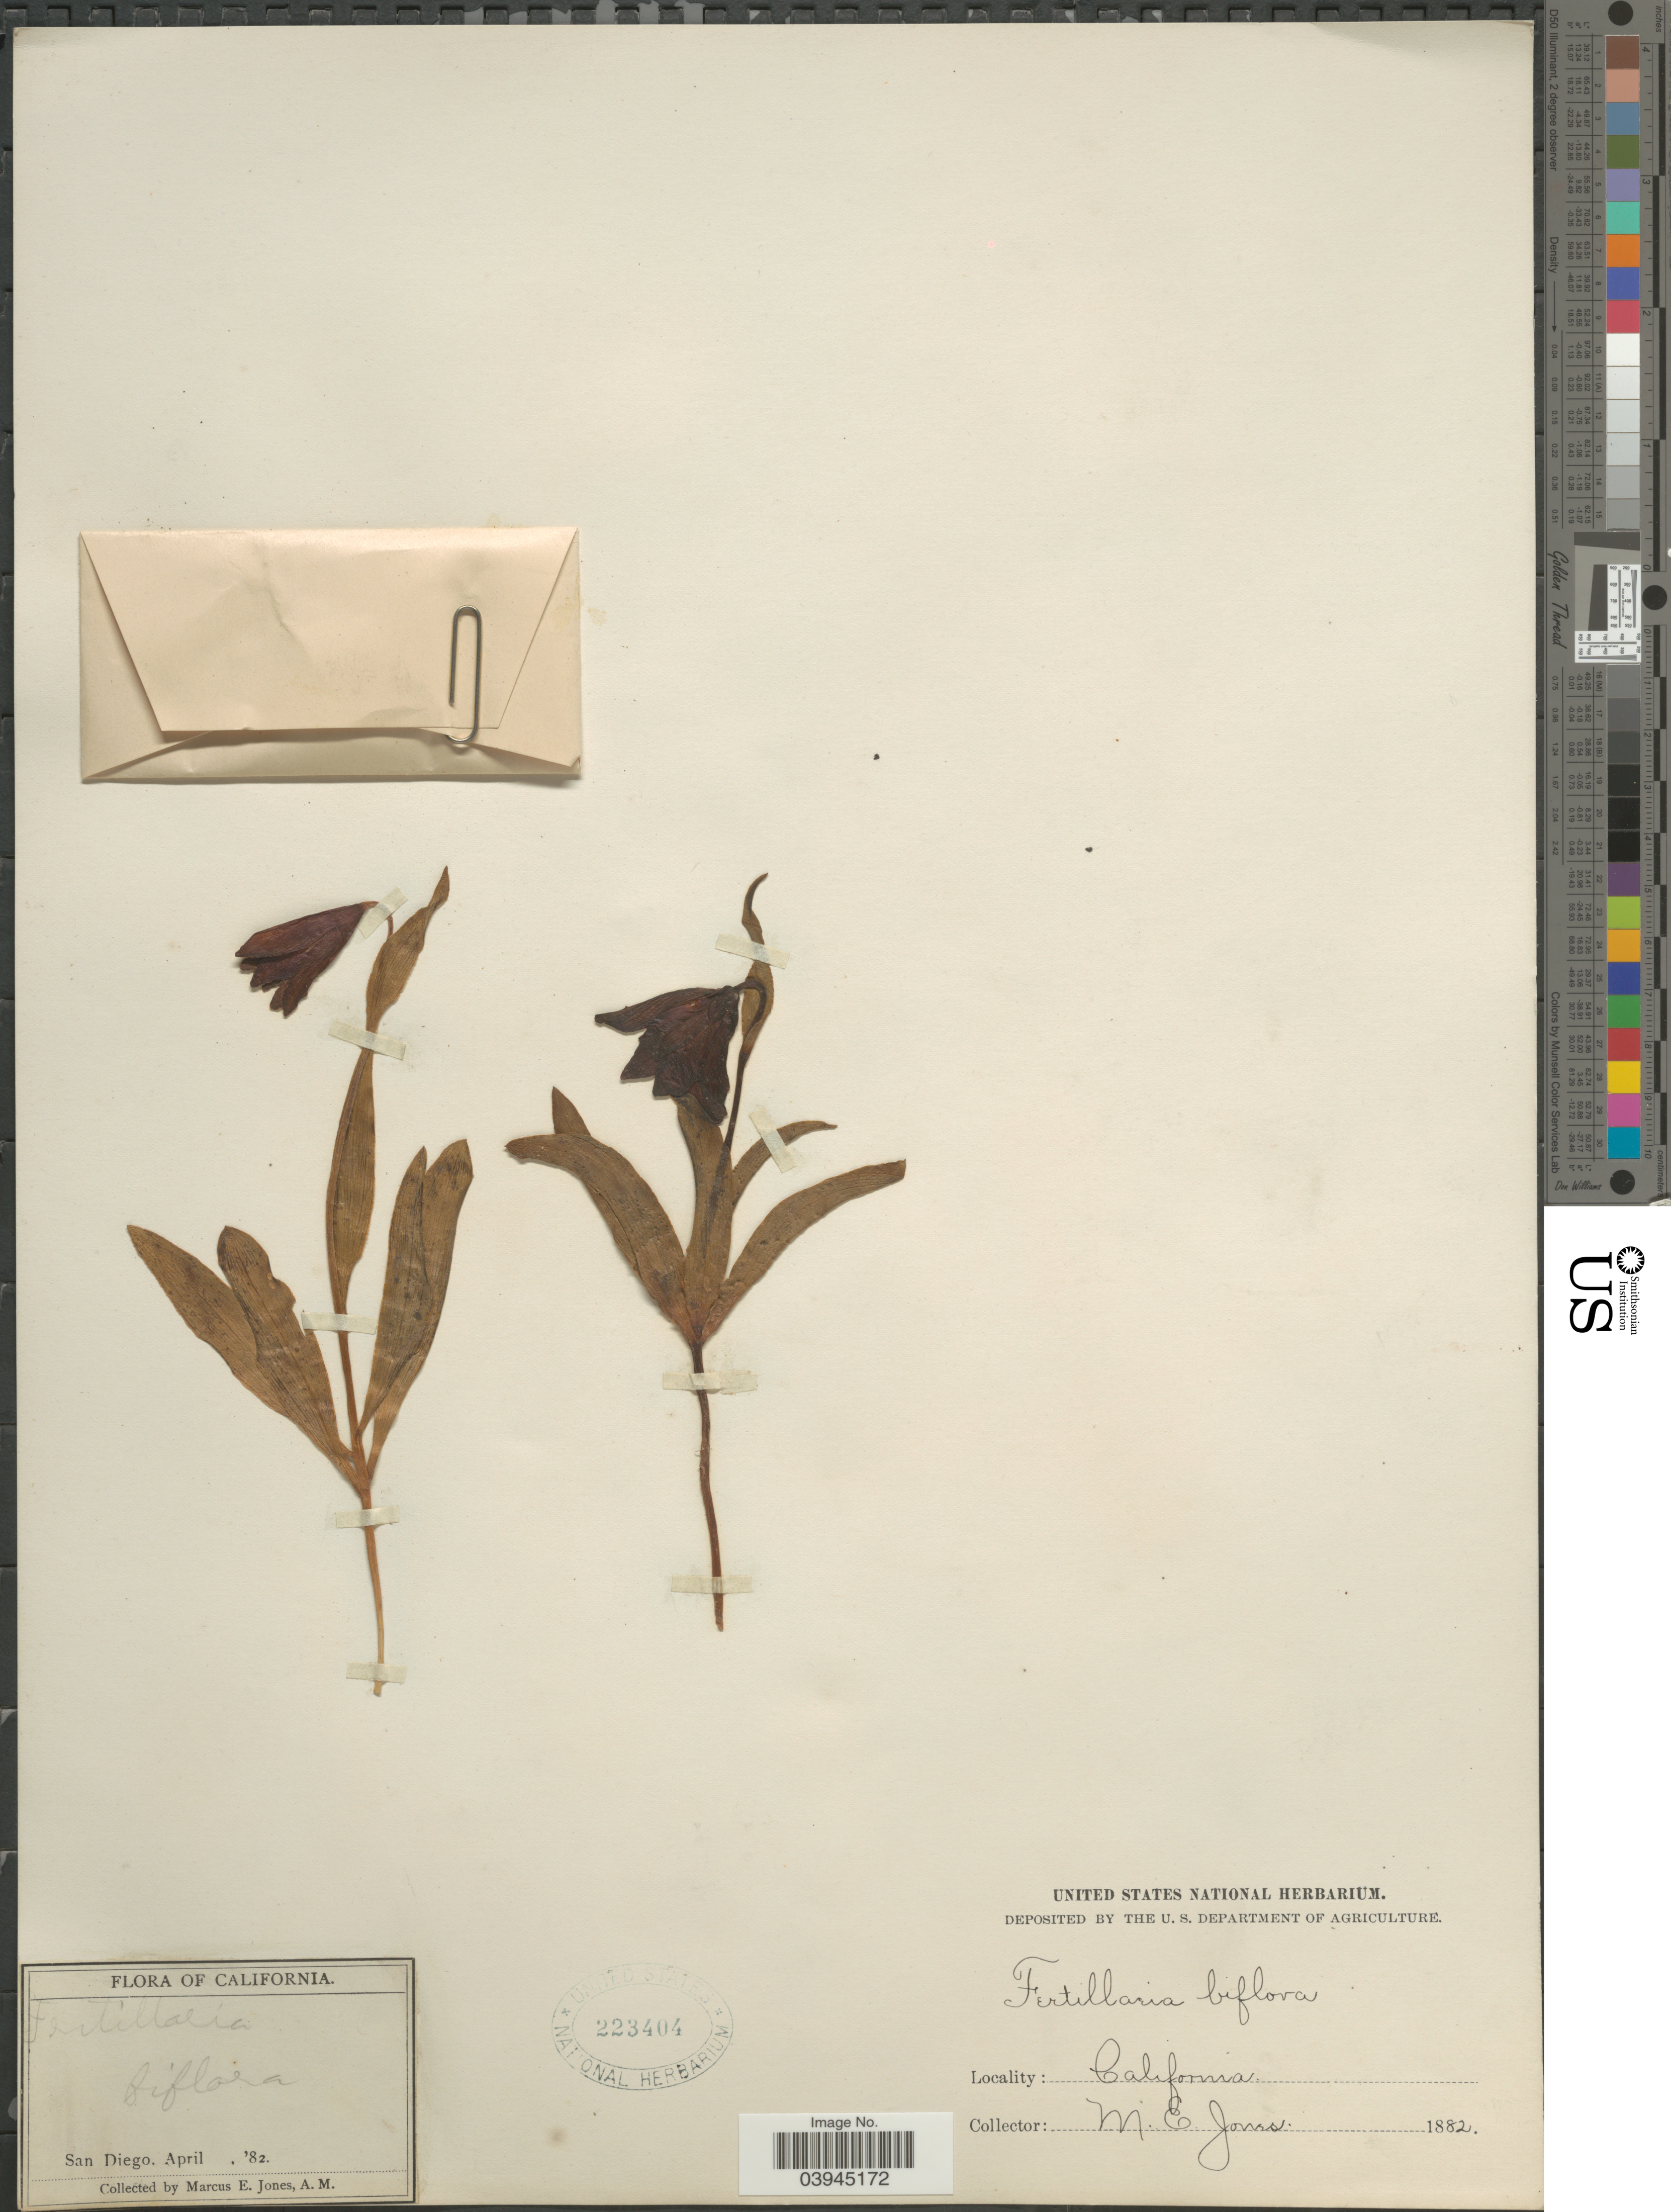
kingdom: Plantae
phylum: Tracheophyta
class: Liliopsida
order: Liliales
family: Liliaceae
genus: Fritillaria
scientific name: Fritillaria biflora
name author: Lindl.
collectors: M. E. Jones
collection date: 1882-04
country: United States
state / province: California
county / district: San Diego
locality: San Diego.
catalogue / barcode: US 223404